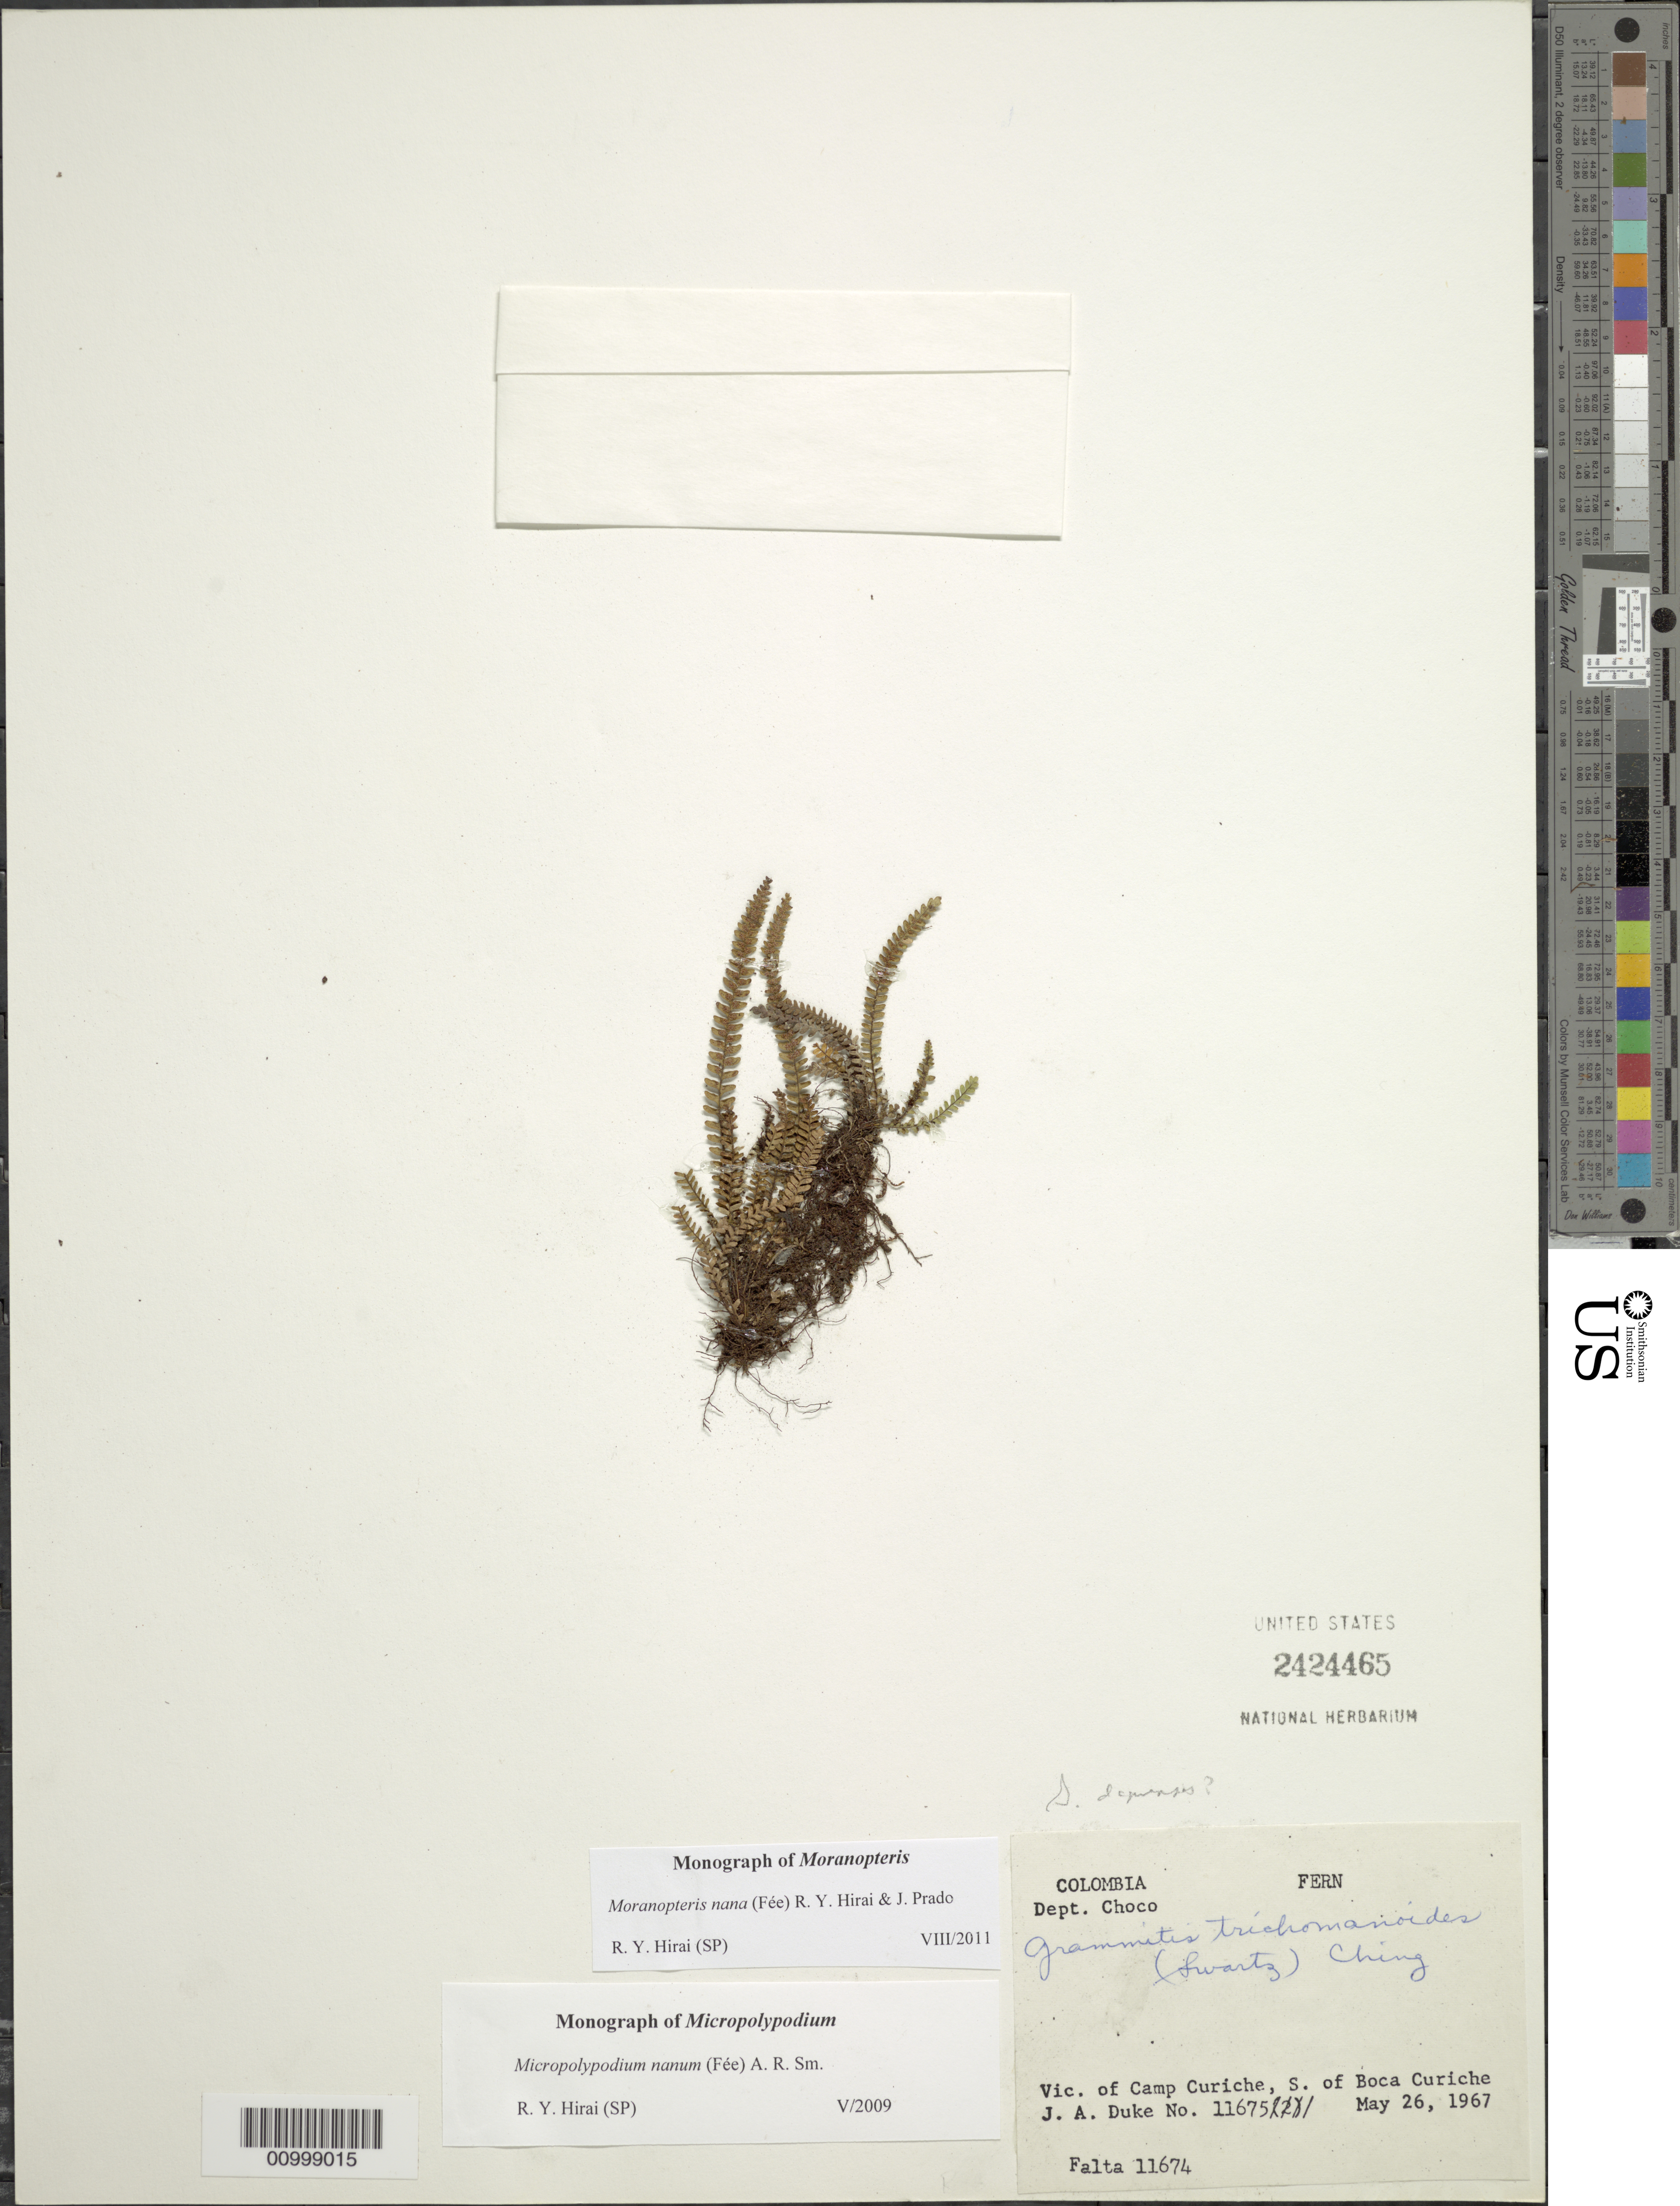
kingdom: Plantae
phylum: Tracheophyta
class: Polypodiopsida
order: Polypodiales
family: Polypodiaceae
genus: Moranopteris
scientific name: Moranopteris nana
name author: (Fée) R. Y. Hirai & J. Prado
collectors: J. A. Duke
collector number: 11675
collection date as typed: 26-May-67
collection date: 1967-05-26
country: Colombia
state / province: Chocó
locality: vic. Of Camp Curiche, S of Boca Curiche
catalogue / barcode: US 2424465